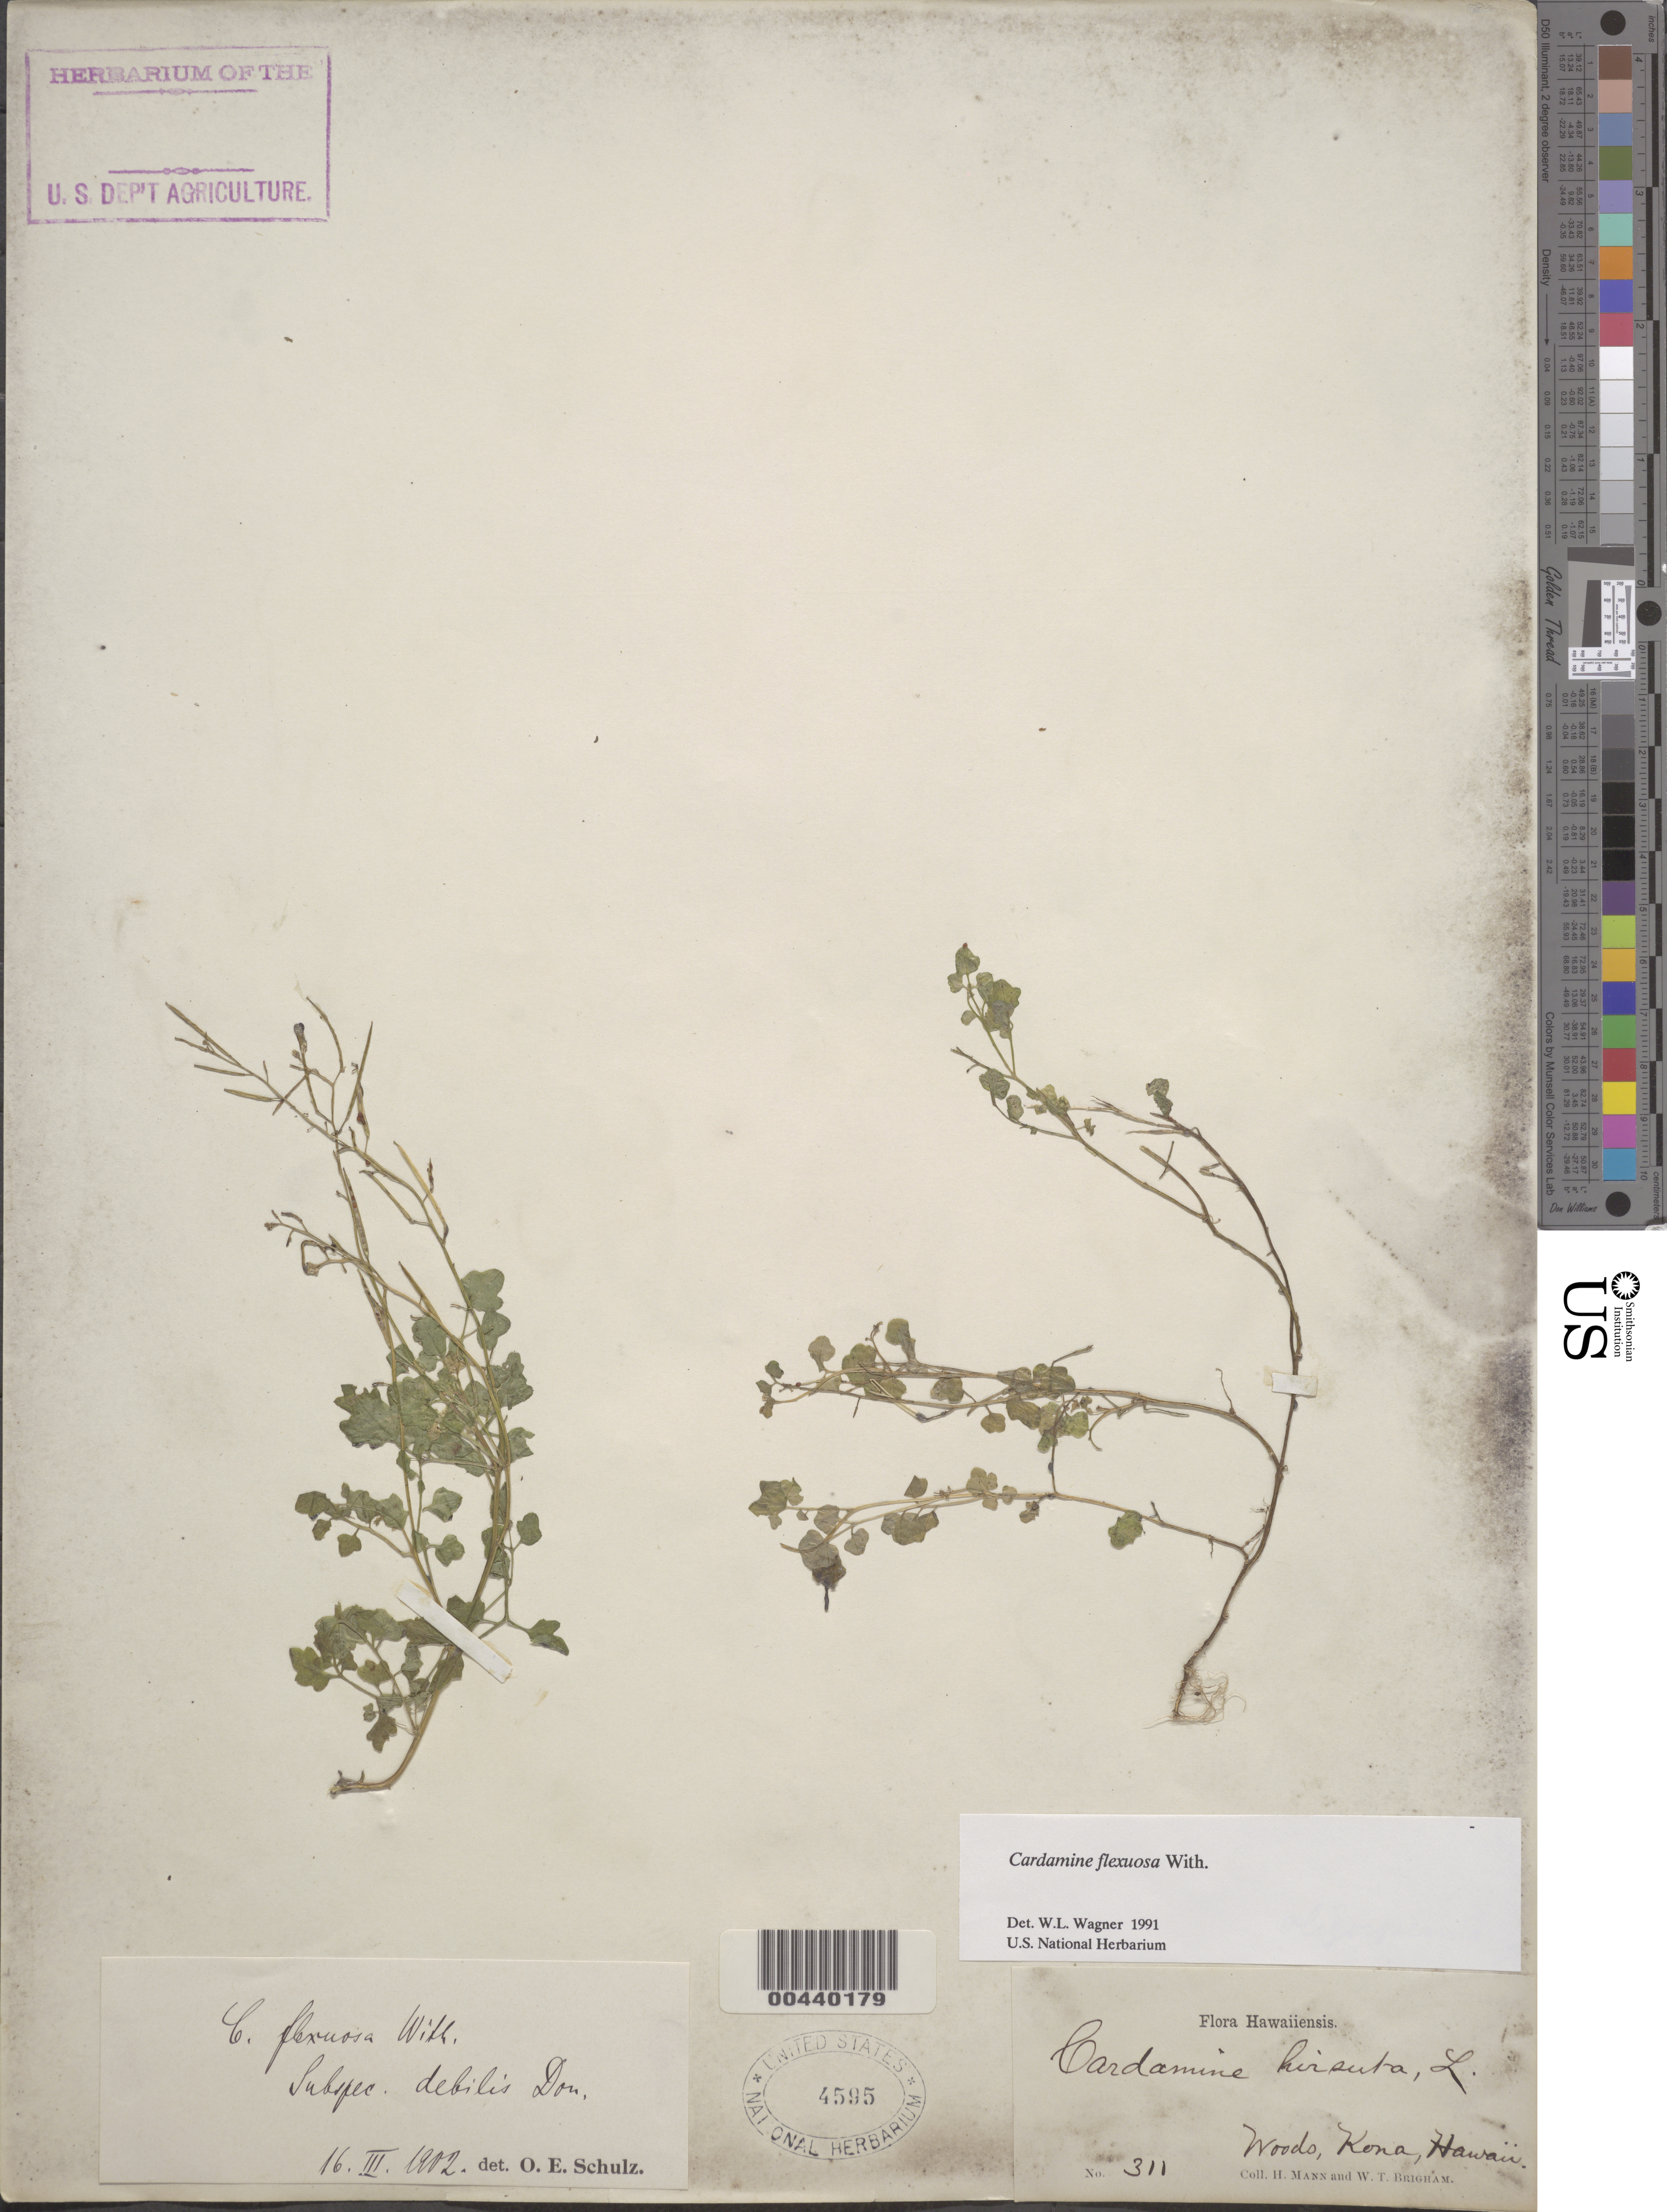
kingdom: Plantae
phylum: Tracheophyta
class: Magnoliopsida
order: Brassicales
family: Brassicaceae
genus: Cardamine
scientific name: Cardamine occulta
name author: Hornem.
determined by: Wagner, W. L., (BOT), Smithsonian Institution - National Museum of Natural History (UNITED STATES)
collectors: H. Mann & W. T. Brigham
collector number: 311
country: United States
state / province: Hawaii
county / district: Hawaii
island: Hawaii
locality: Kona, woods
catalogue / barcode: US 4595